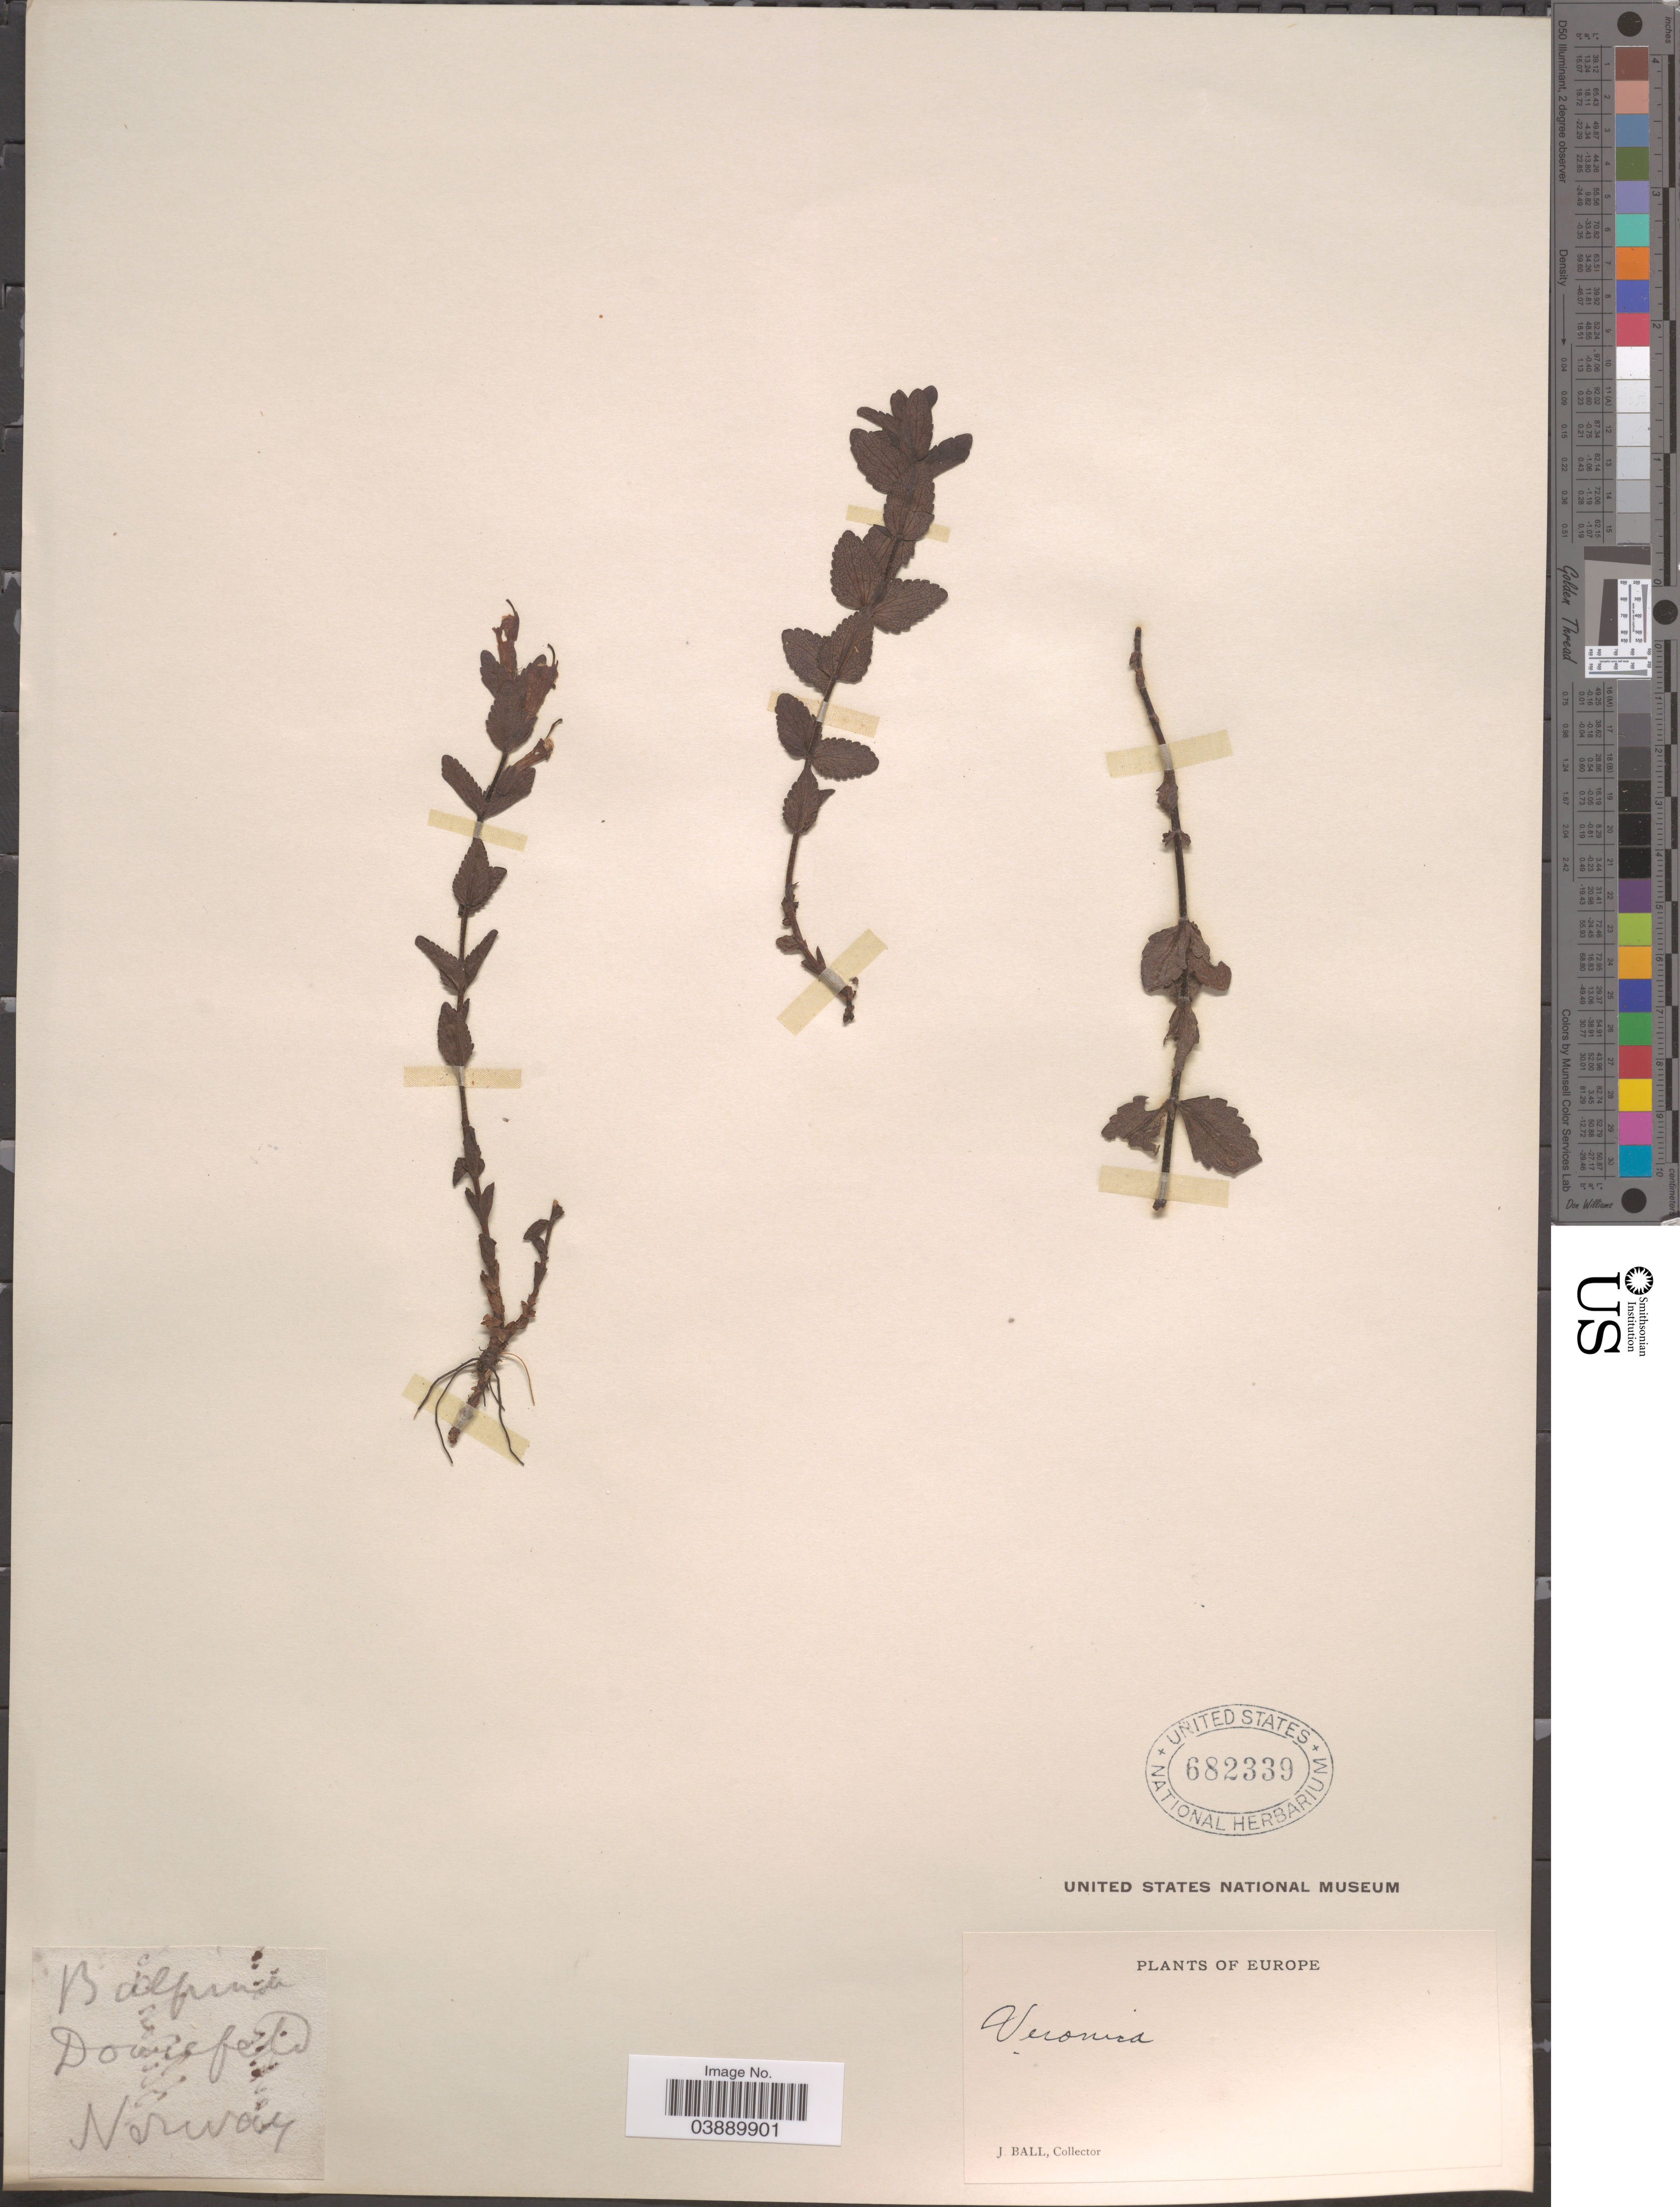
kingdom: Plantae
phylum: Tracheophyta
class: Magnoliopsida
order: Lamiales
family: Orobanchaceae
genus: Bartsia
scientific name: Bartsia alpina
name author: L.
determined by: Albach, Dirk C.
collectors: J. Ball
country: Norway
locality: Dovrefeld.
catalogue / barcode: US 682339